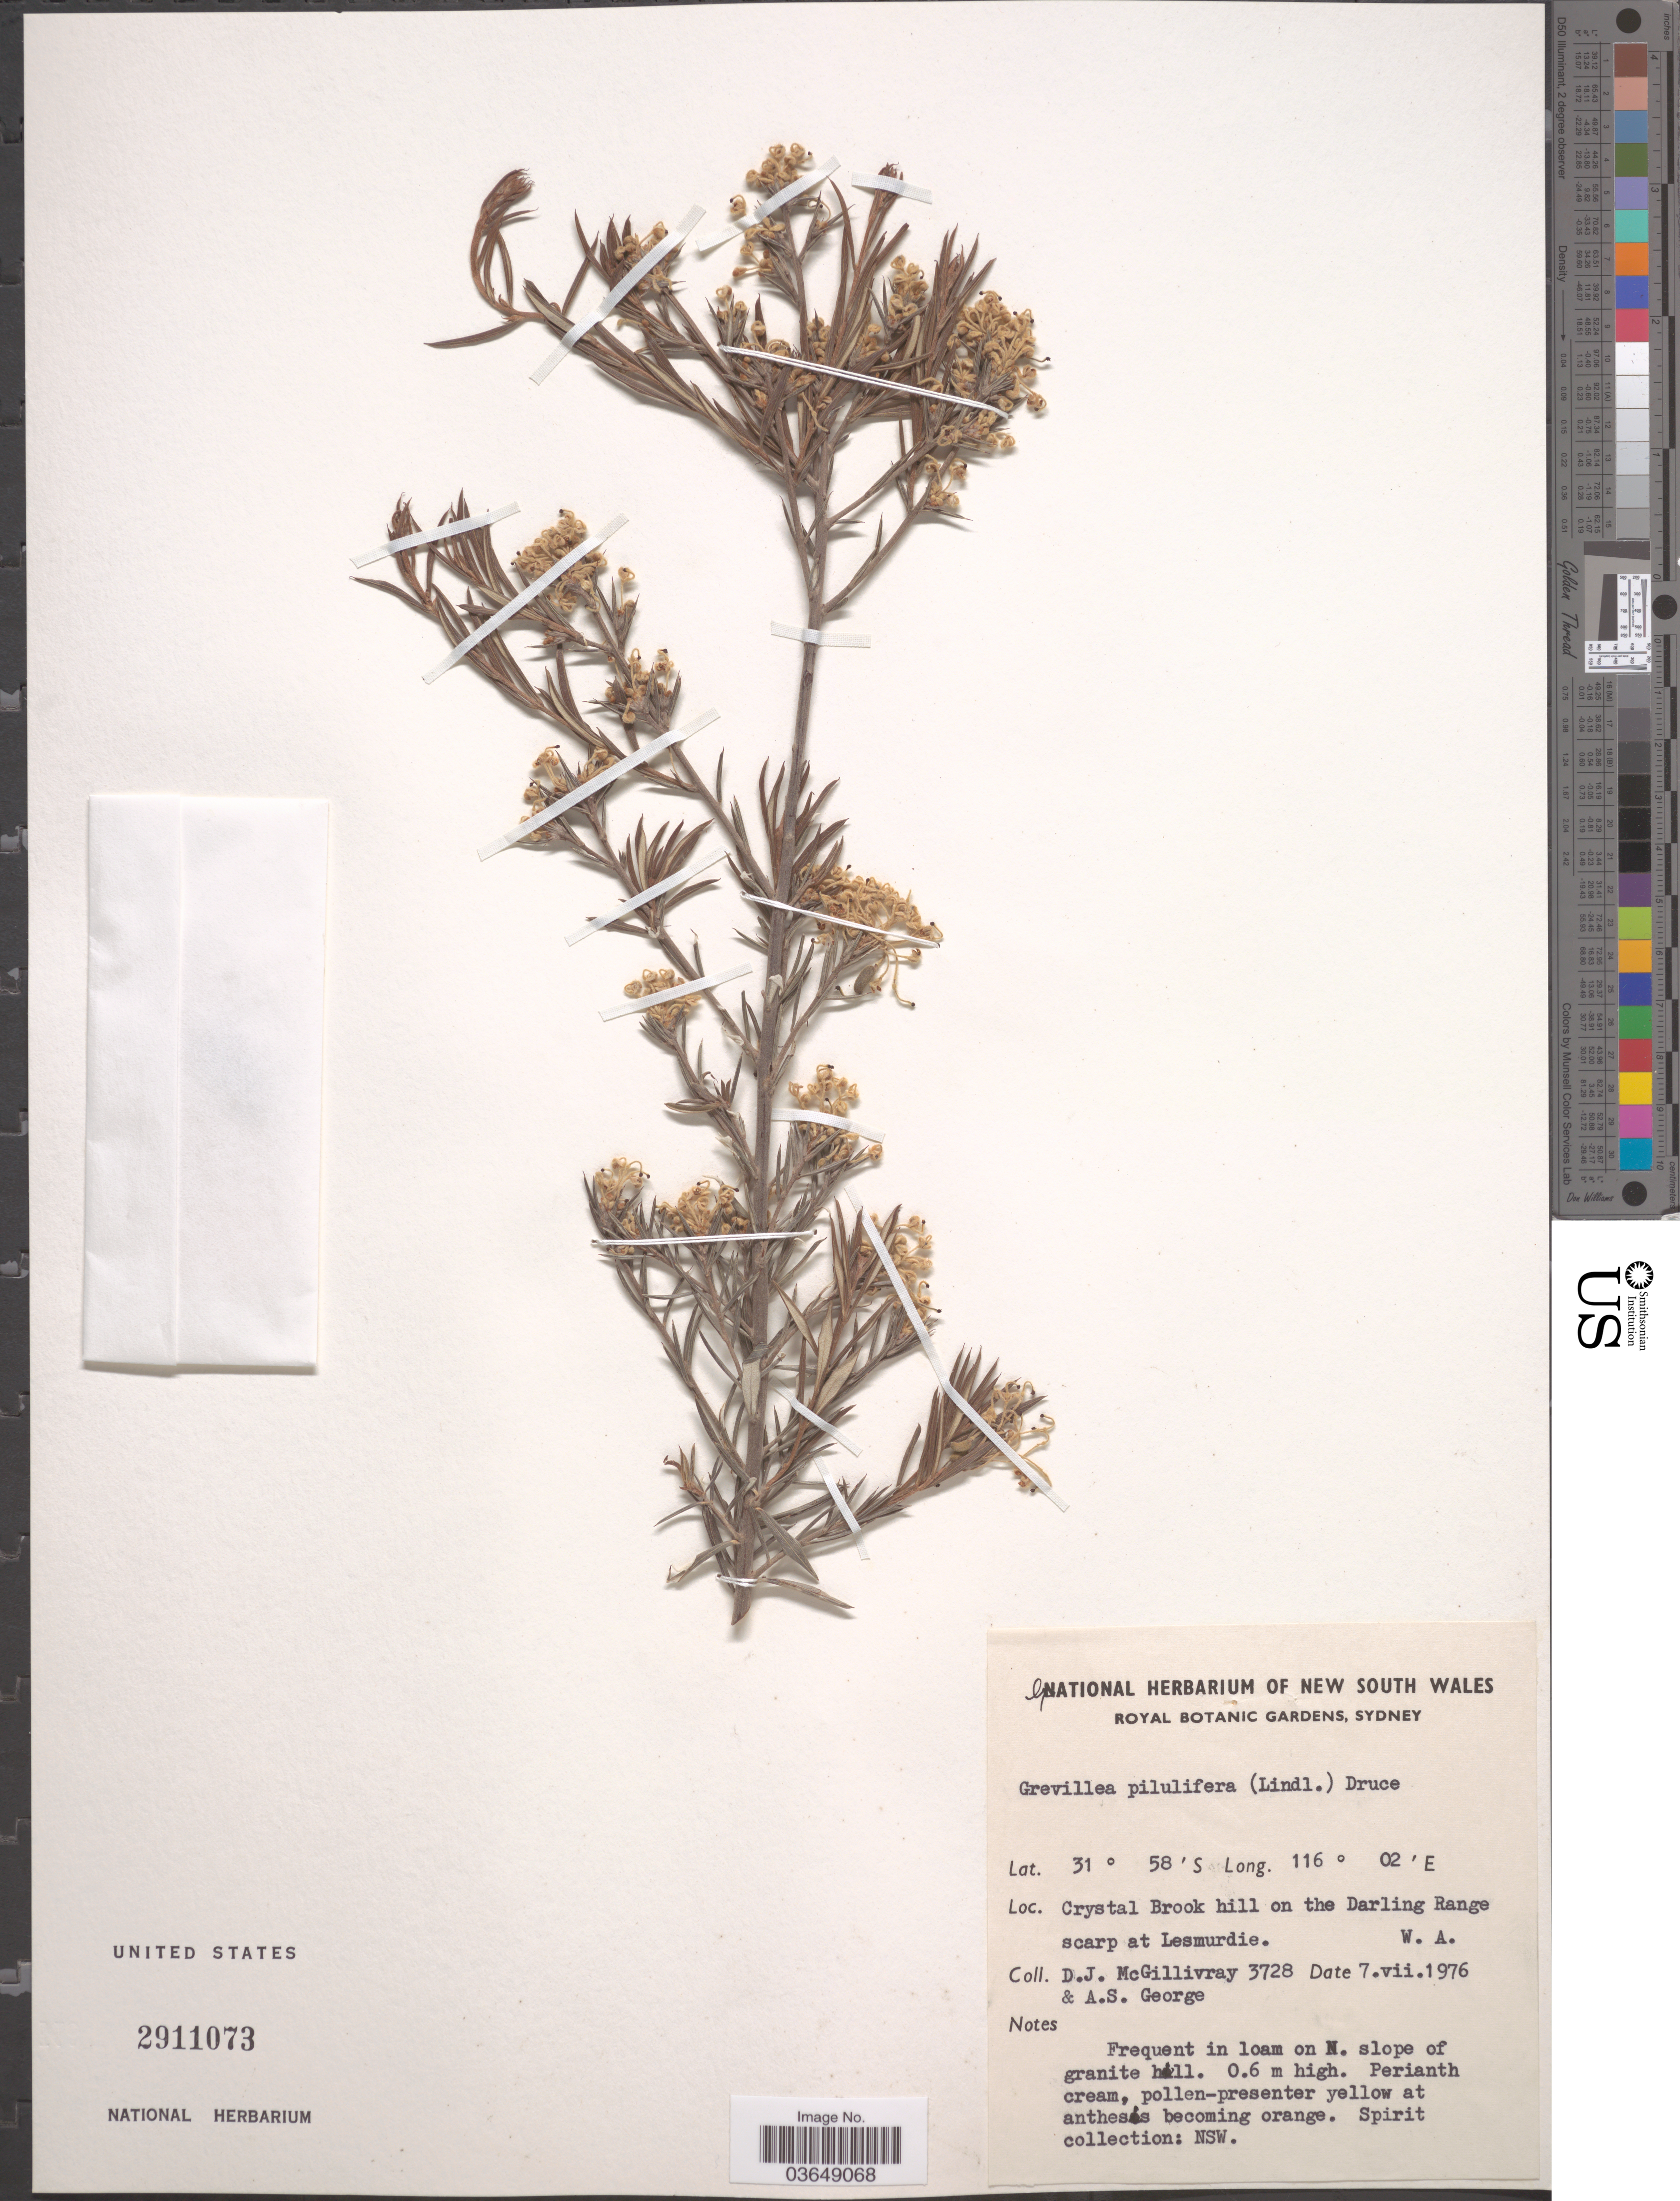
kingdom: Plantae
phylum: Tracheophyta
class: Magnoliopsida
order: Proteales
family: Proteaceae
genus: Grevillea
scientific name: Grevillea pilulifera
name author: (Lindl.) Druce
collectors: D. J. McGillivray & A. S. George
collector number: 3728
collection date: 1976-07-07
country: Australia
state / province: Western Australia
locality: Crystal Brook hill on the Darling Range scarp at Lesmurdie.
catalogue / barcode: US 2911073